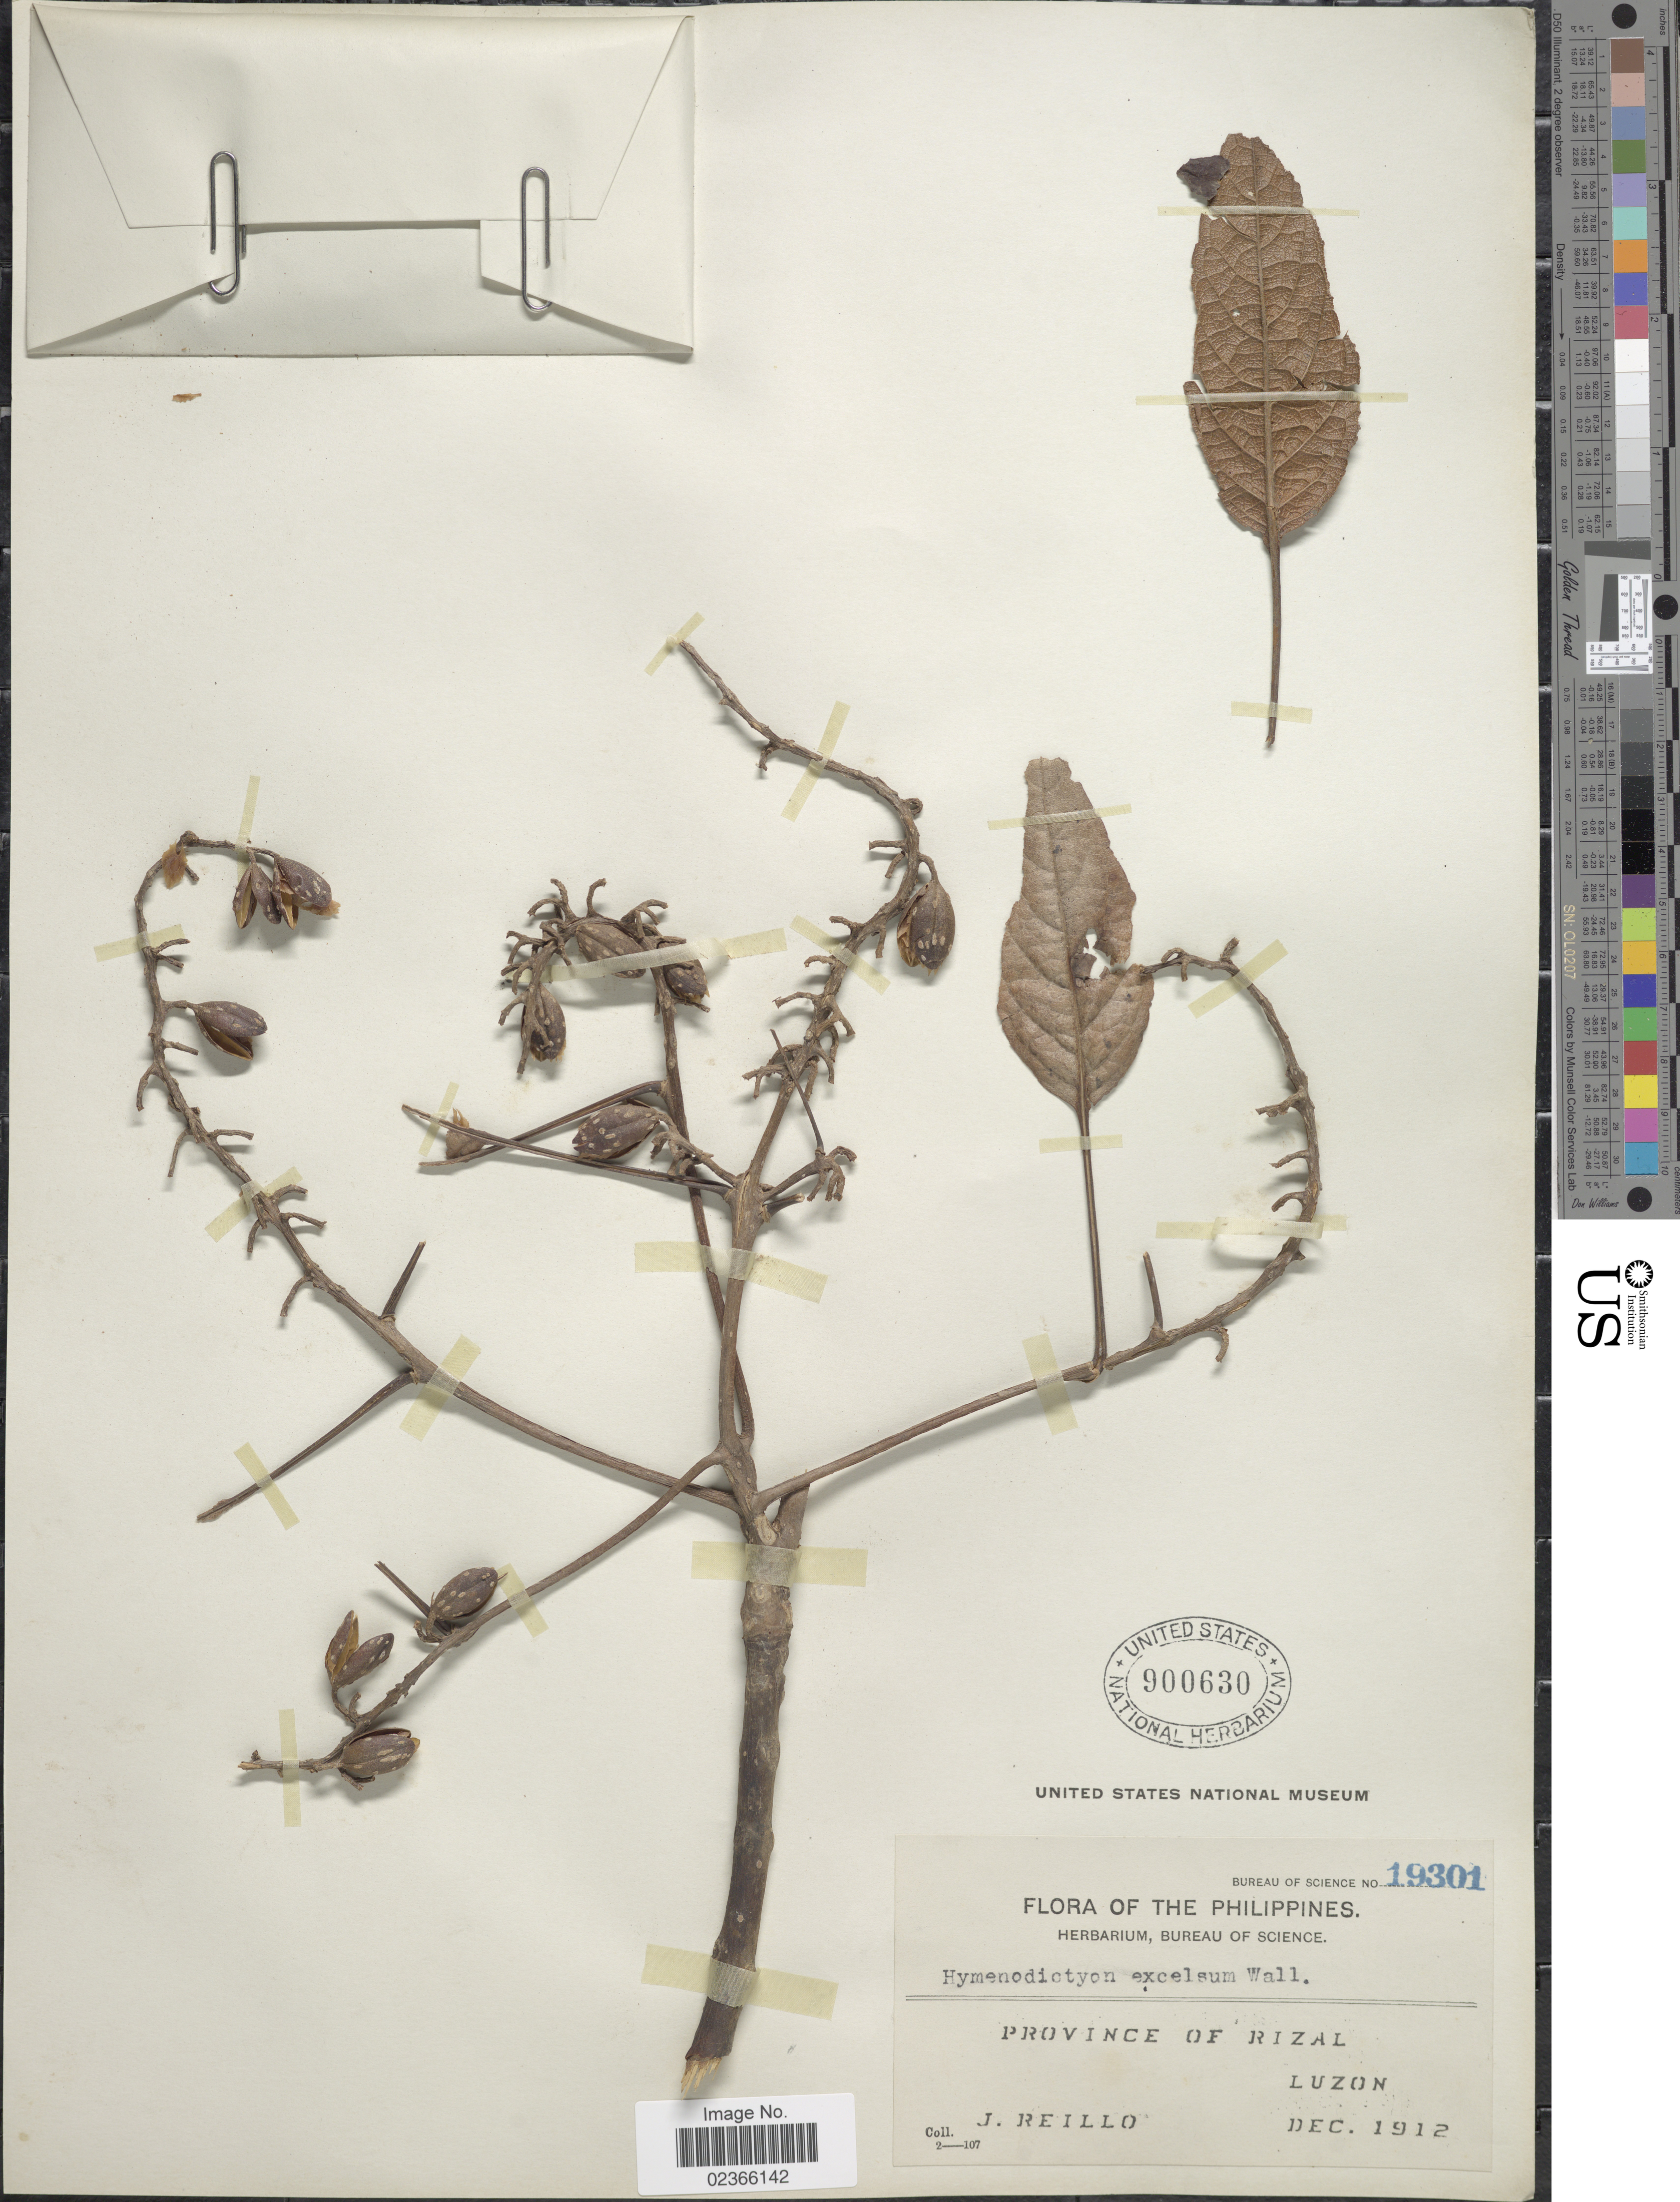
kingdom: Plantae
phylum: Tracheophyta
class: Magnoliopsida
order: Gentianales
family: Rubiaceae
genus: Hymenodictyon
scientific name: Hymenodictyon excelsum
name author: (Roxb.) Wall.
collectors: J. Reillo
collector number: Bureau of Science 19301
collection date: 1912-12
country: Philippines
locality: Province of Rizal, Luzon.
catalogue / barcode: US 900630